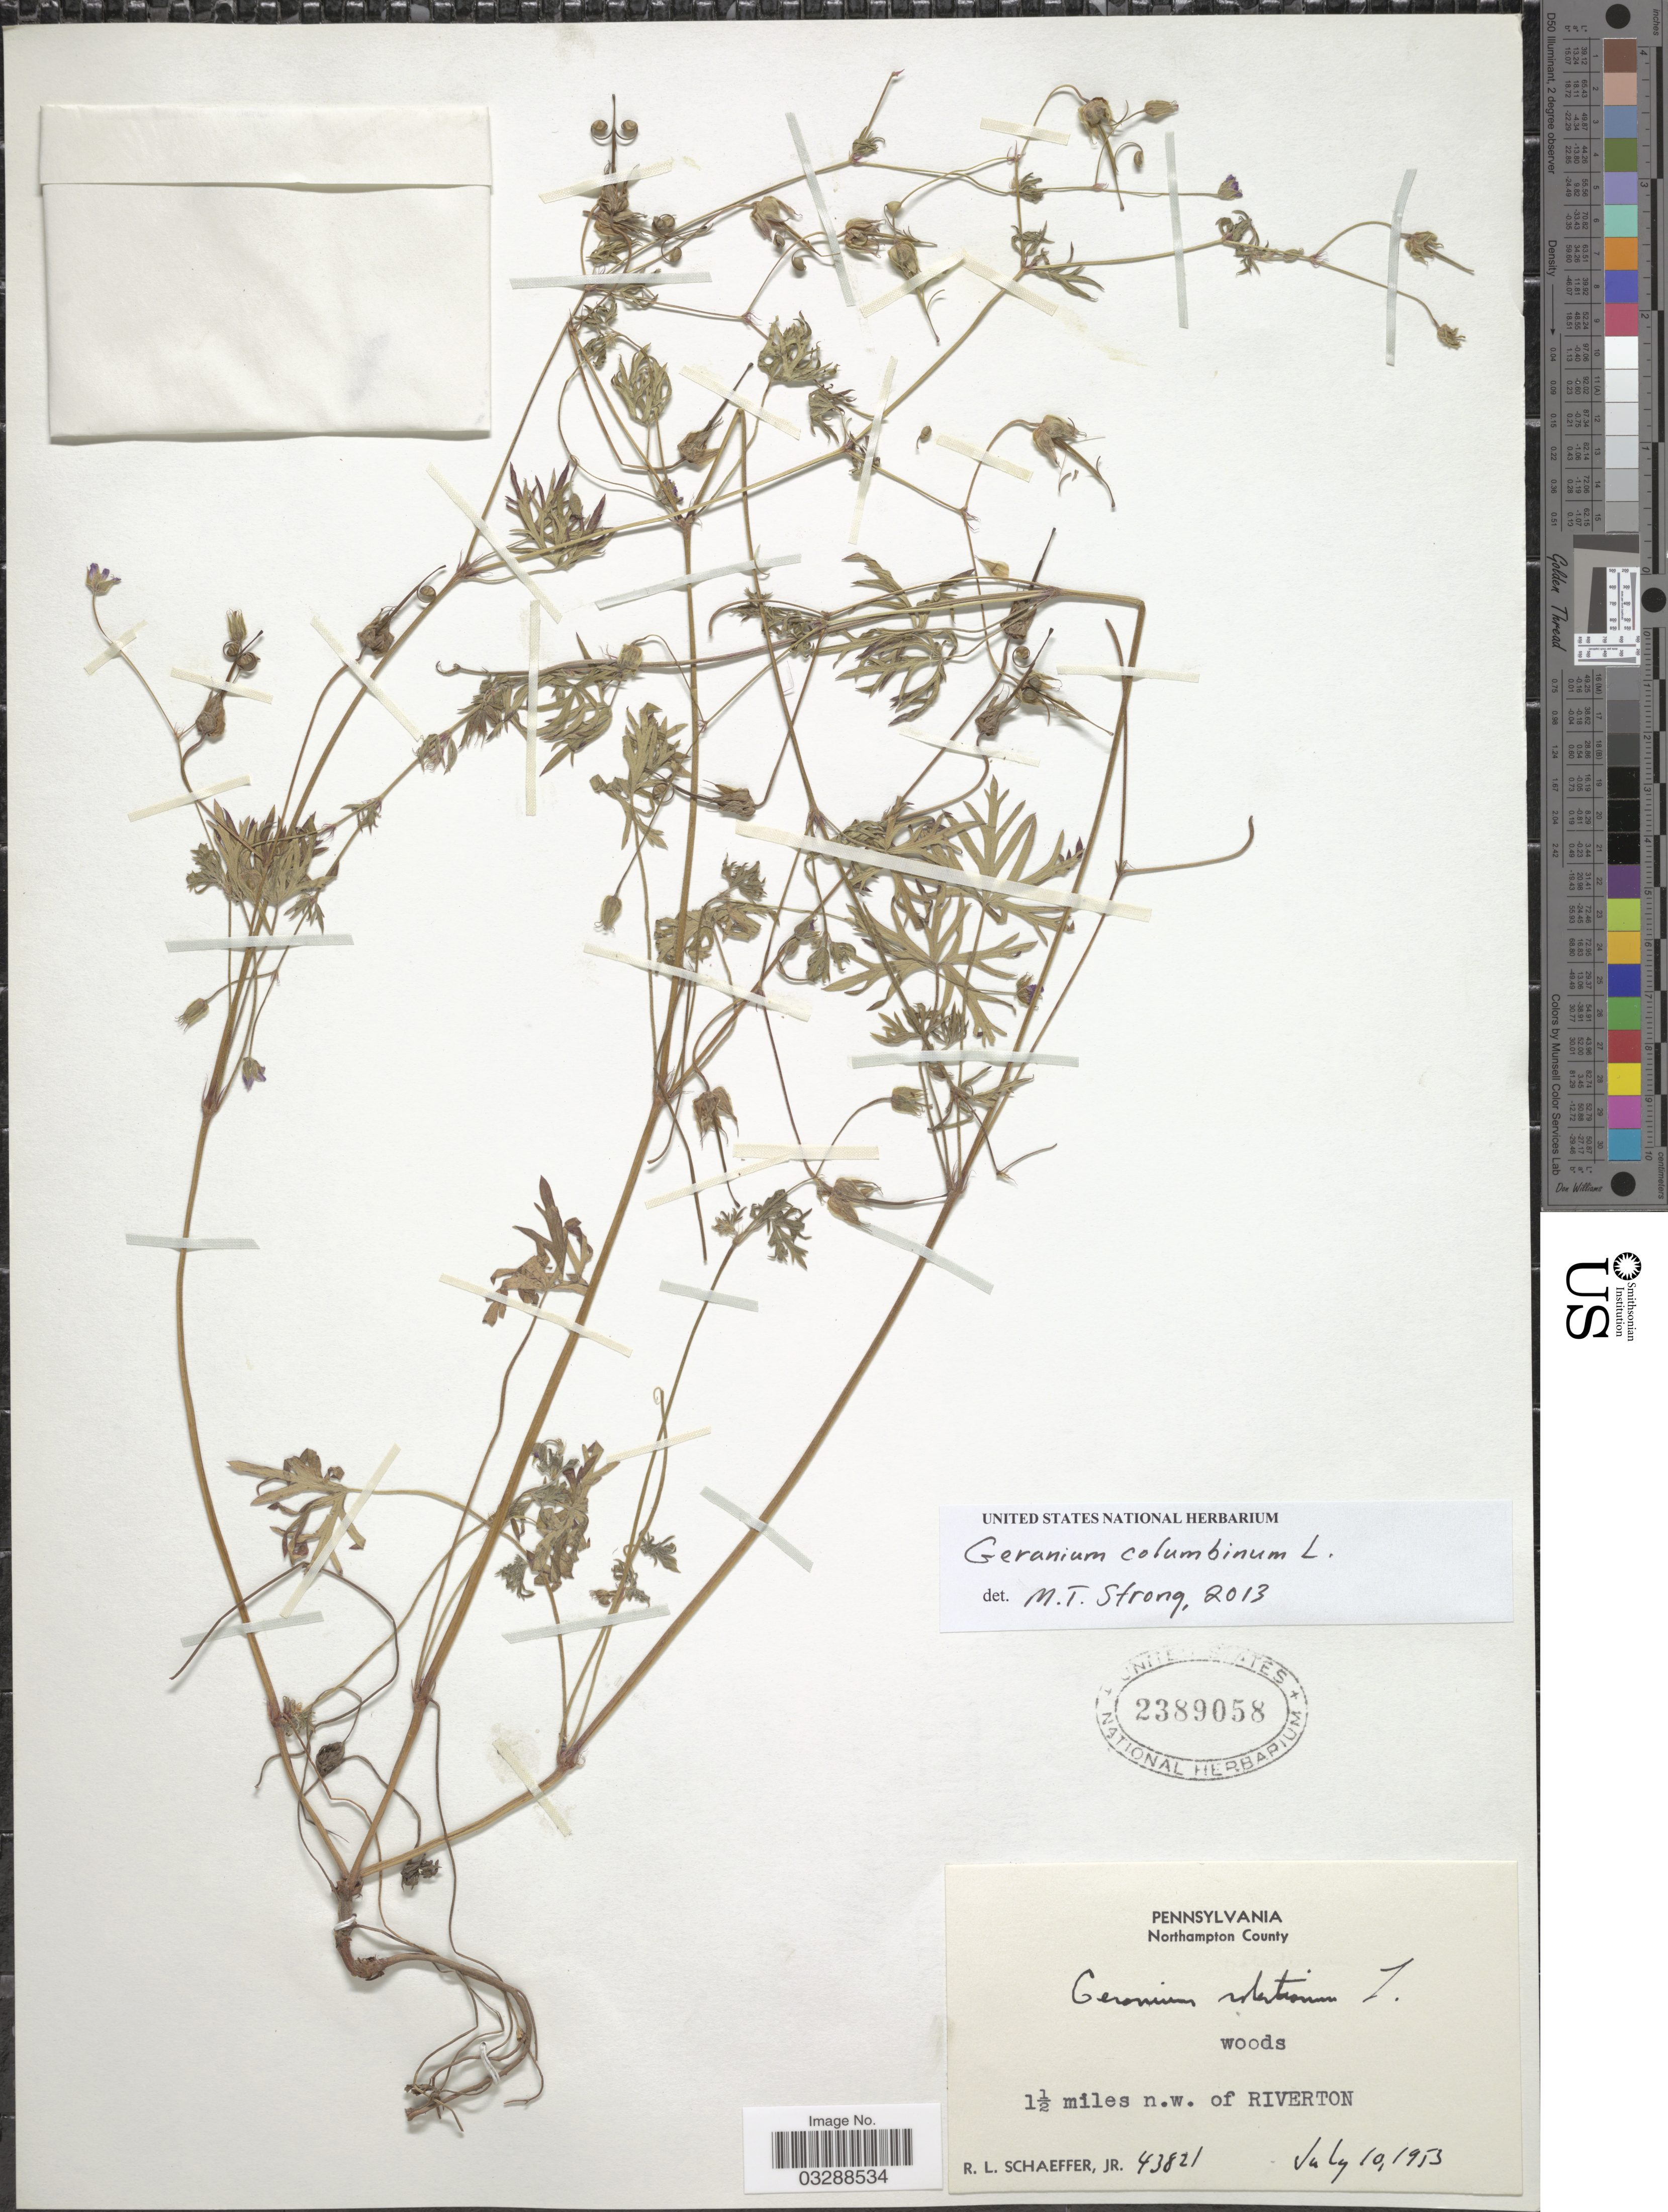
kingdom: Plantae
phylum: Tracheophyta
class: Magnoliopsida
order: Geraniales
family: Geraniaceae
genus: Geranium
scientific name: Geranium columbinum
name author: L.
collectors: R. L. Schaeffer Jr.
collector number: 43821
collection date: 1953-07-10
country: United States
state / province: Pennsylvania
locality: Northampton County, 1½ miles n.w. of Riverton.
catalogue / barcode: US 2389058